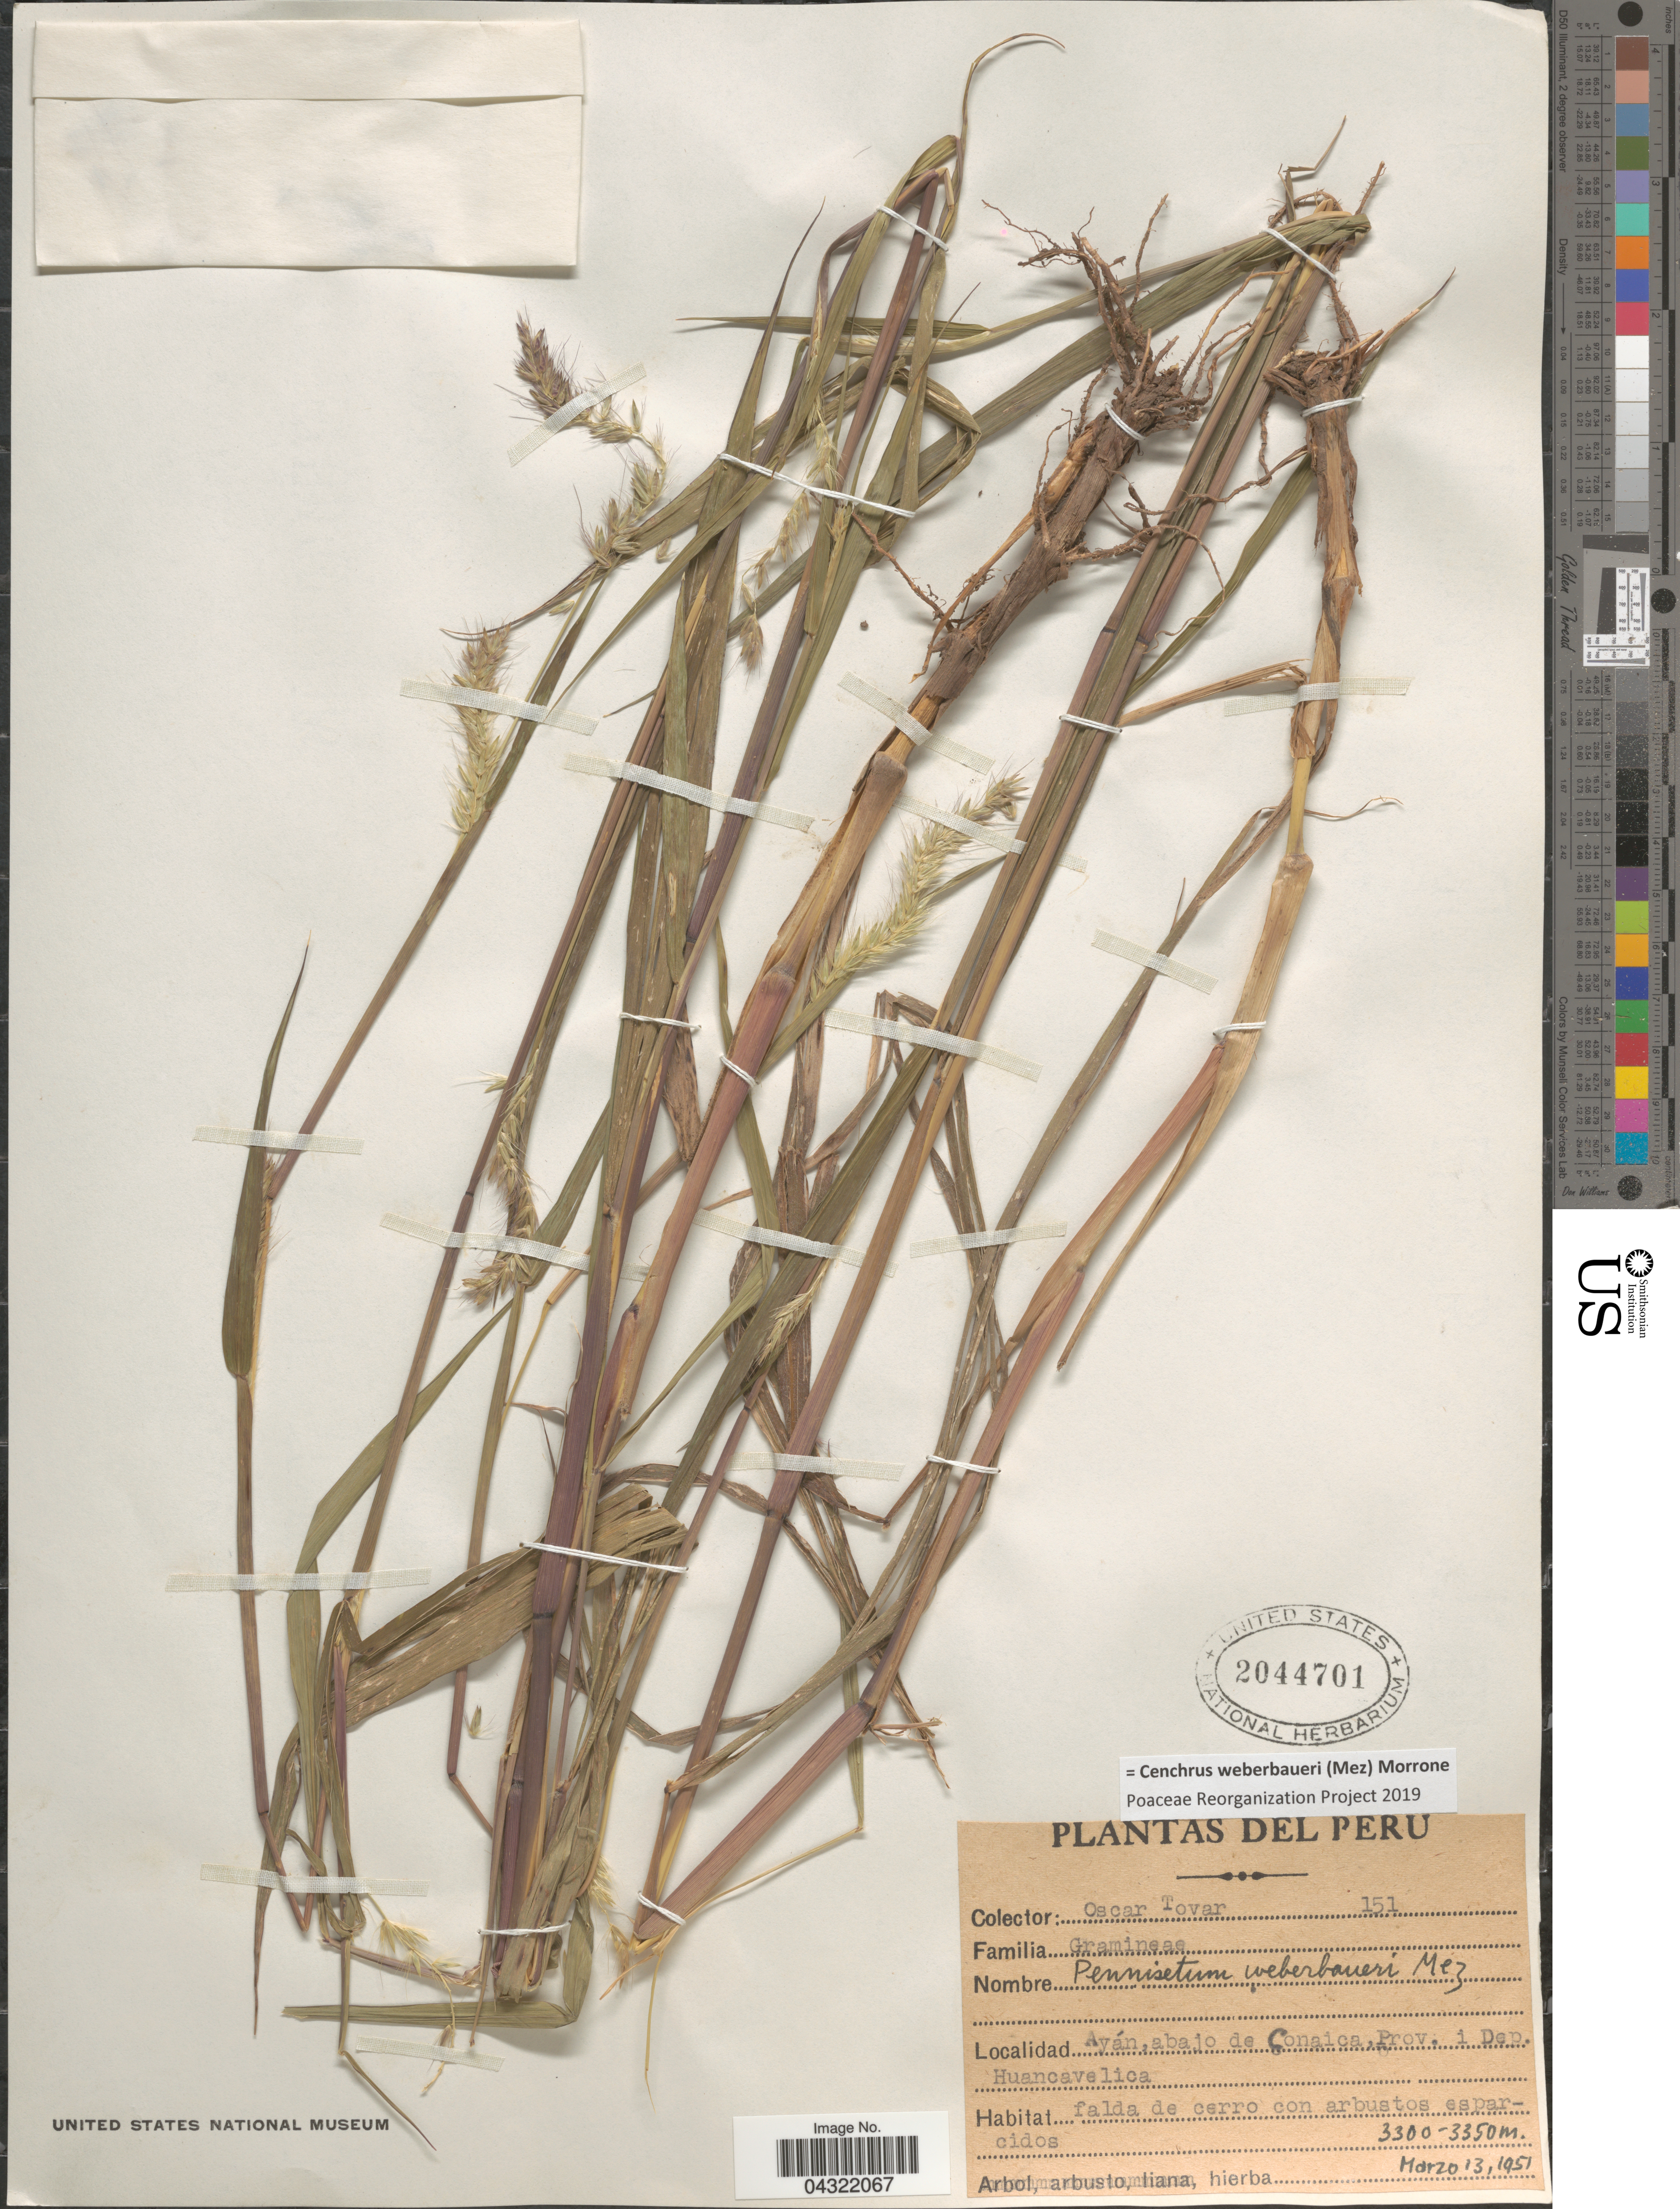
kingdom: Plantae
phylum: Tracheophyta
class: Liliopsida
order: Poales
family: Poaceae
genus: Cenchrus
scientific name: Cenchrus weberbaueri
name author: (Mez) Morrone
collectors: Ó. Tovar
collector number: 151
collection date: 1951-03-13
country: Peru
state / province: Huancavelica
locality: Ayán, abajo de Conaica, Prov. i Dep. Huancavelica.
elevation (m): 3300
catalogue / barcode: US 2044701